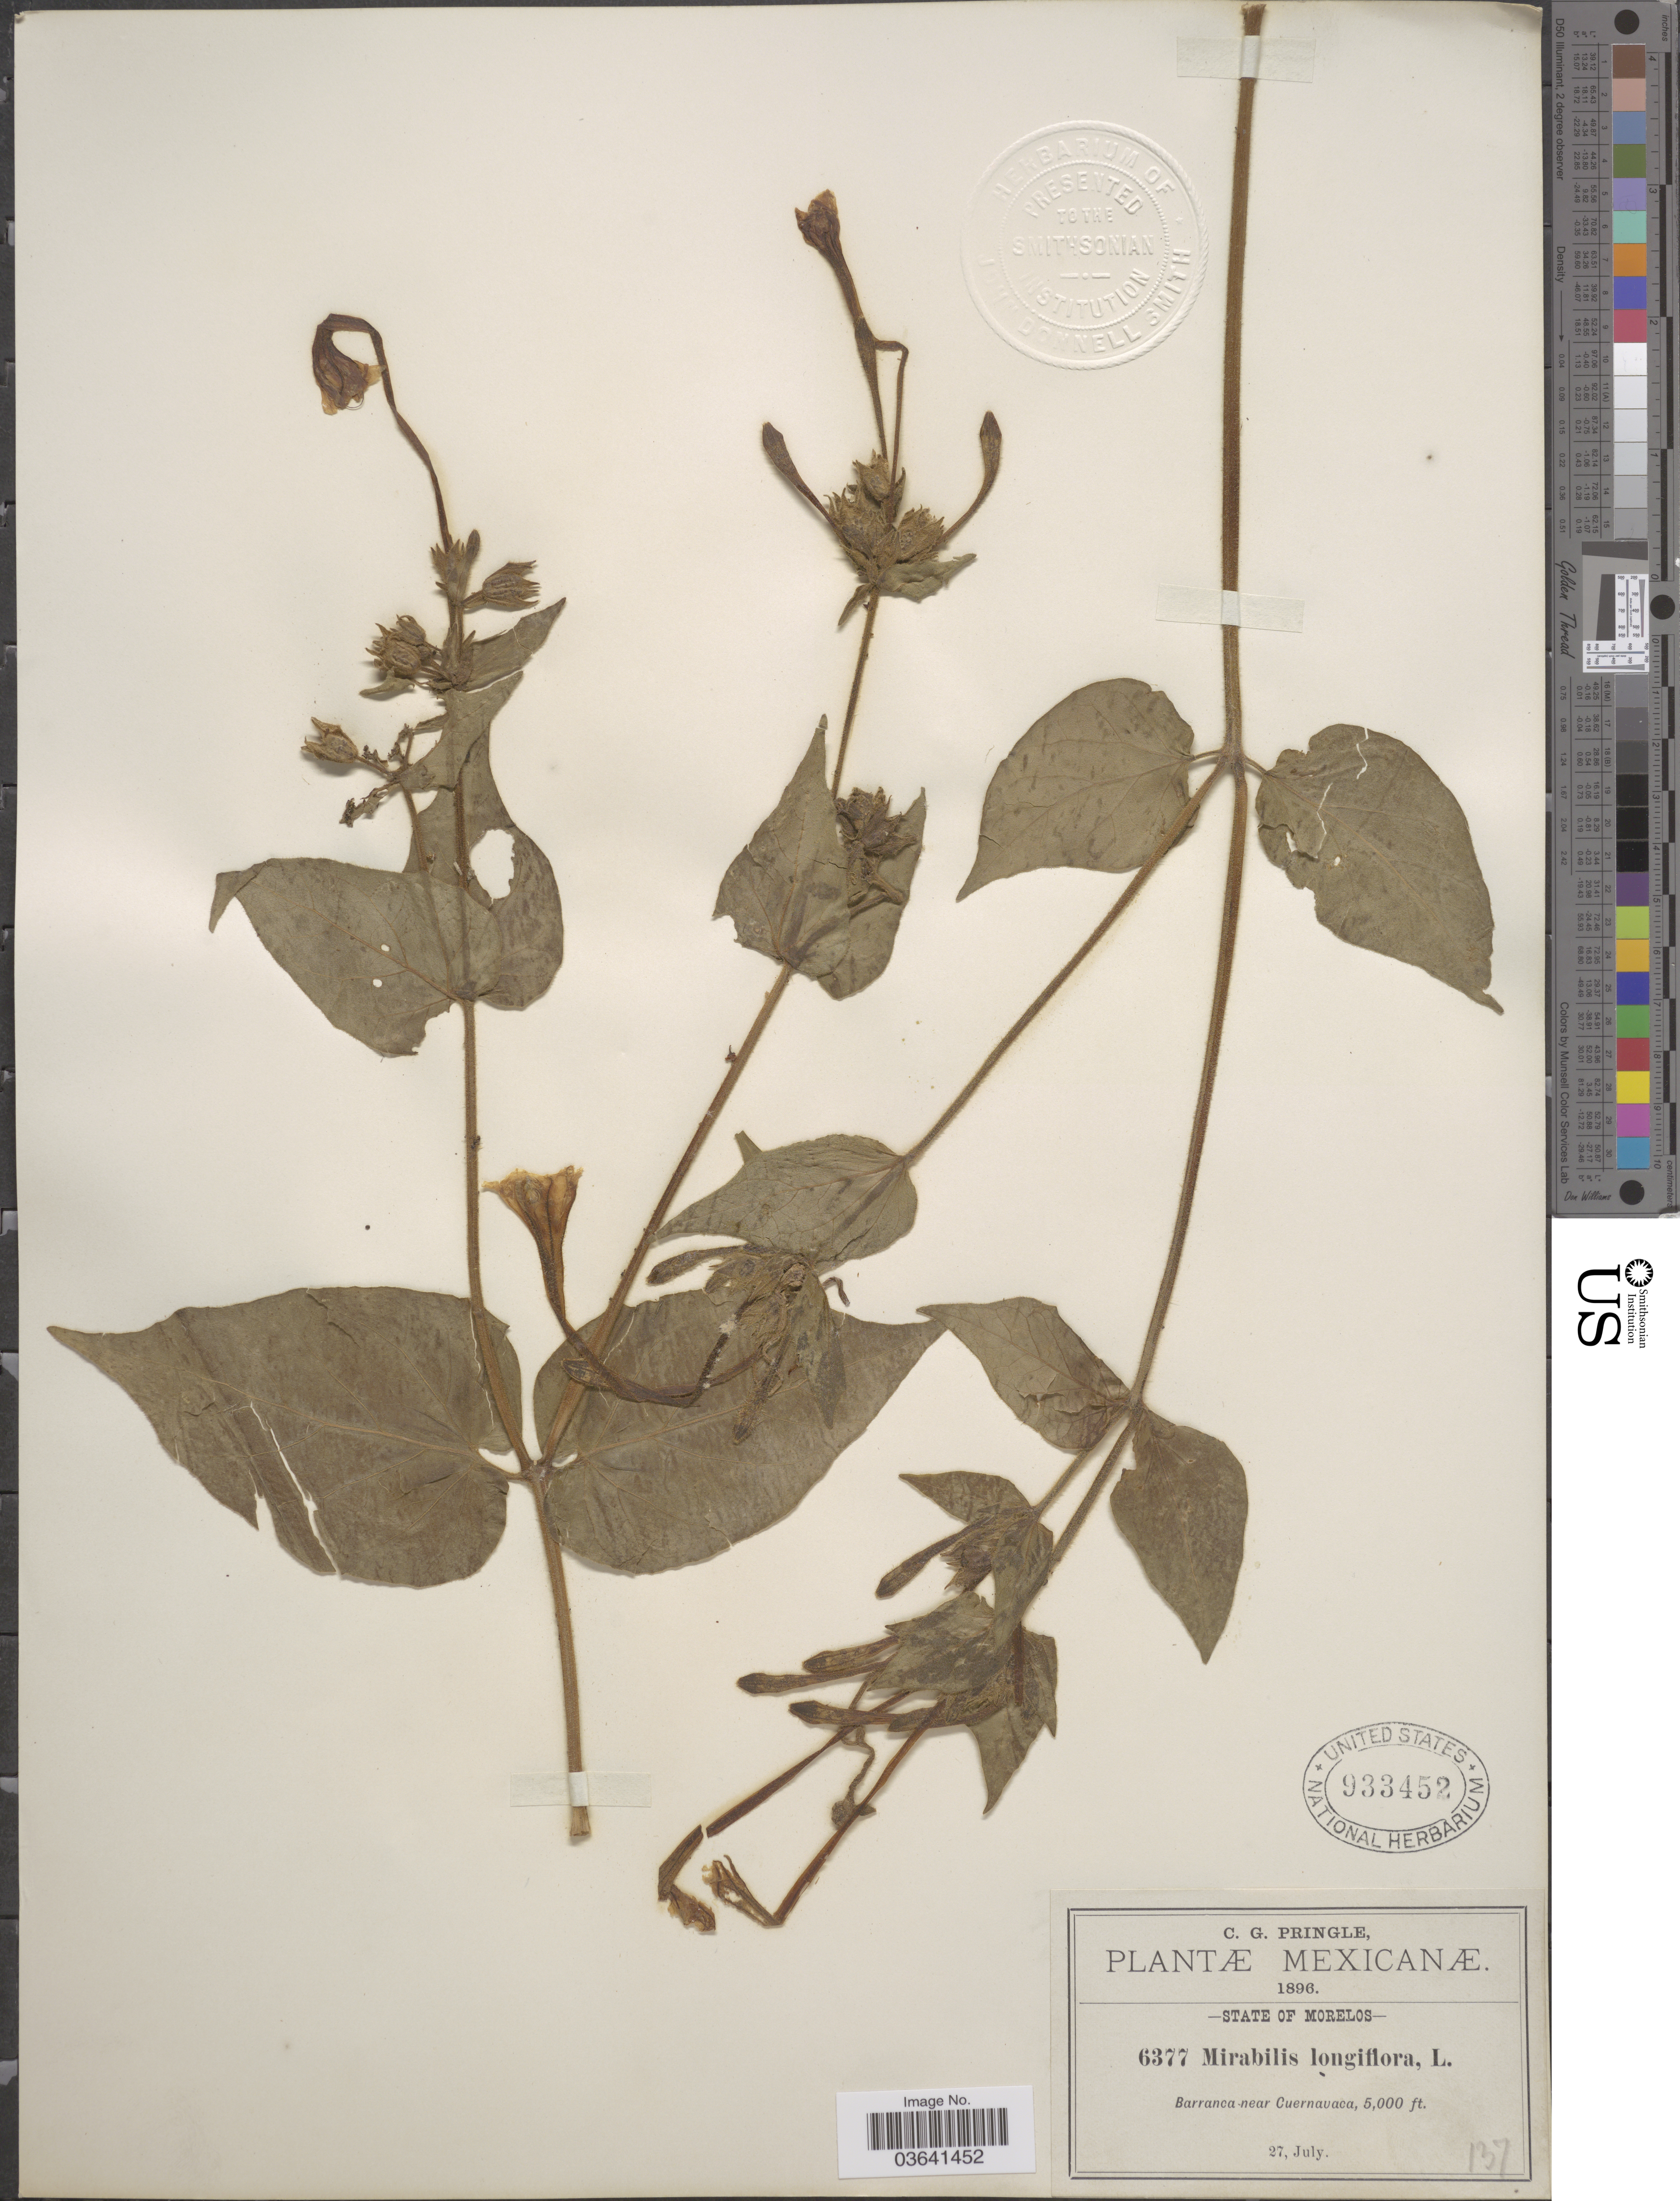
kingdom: Plantae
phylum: Tracheophyta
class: Magnoliopsida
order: Caryophyllales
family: Nyctaginaceae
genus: Mirabilis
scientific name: Mirabilis jalapa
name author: L.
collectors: C. G. Pringle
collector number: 6377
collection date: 1896-07-27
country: Mexico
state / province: Morelos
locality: Barranca near Cuernavaca.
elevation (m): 1524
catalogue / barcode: US 933452